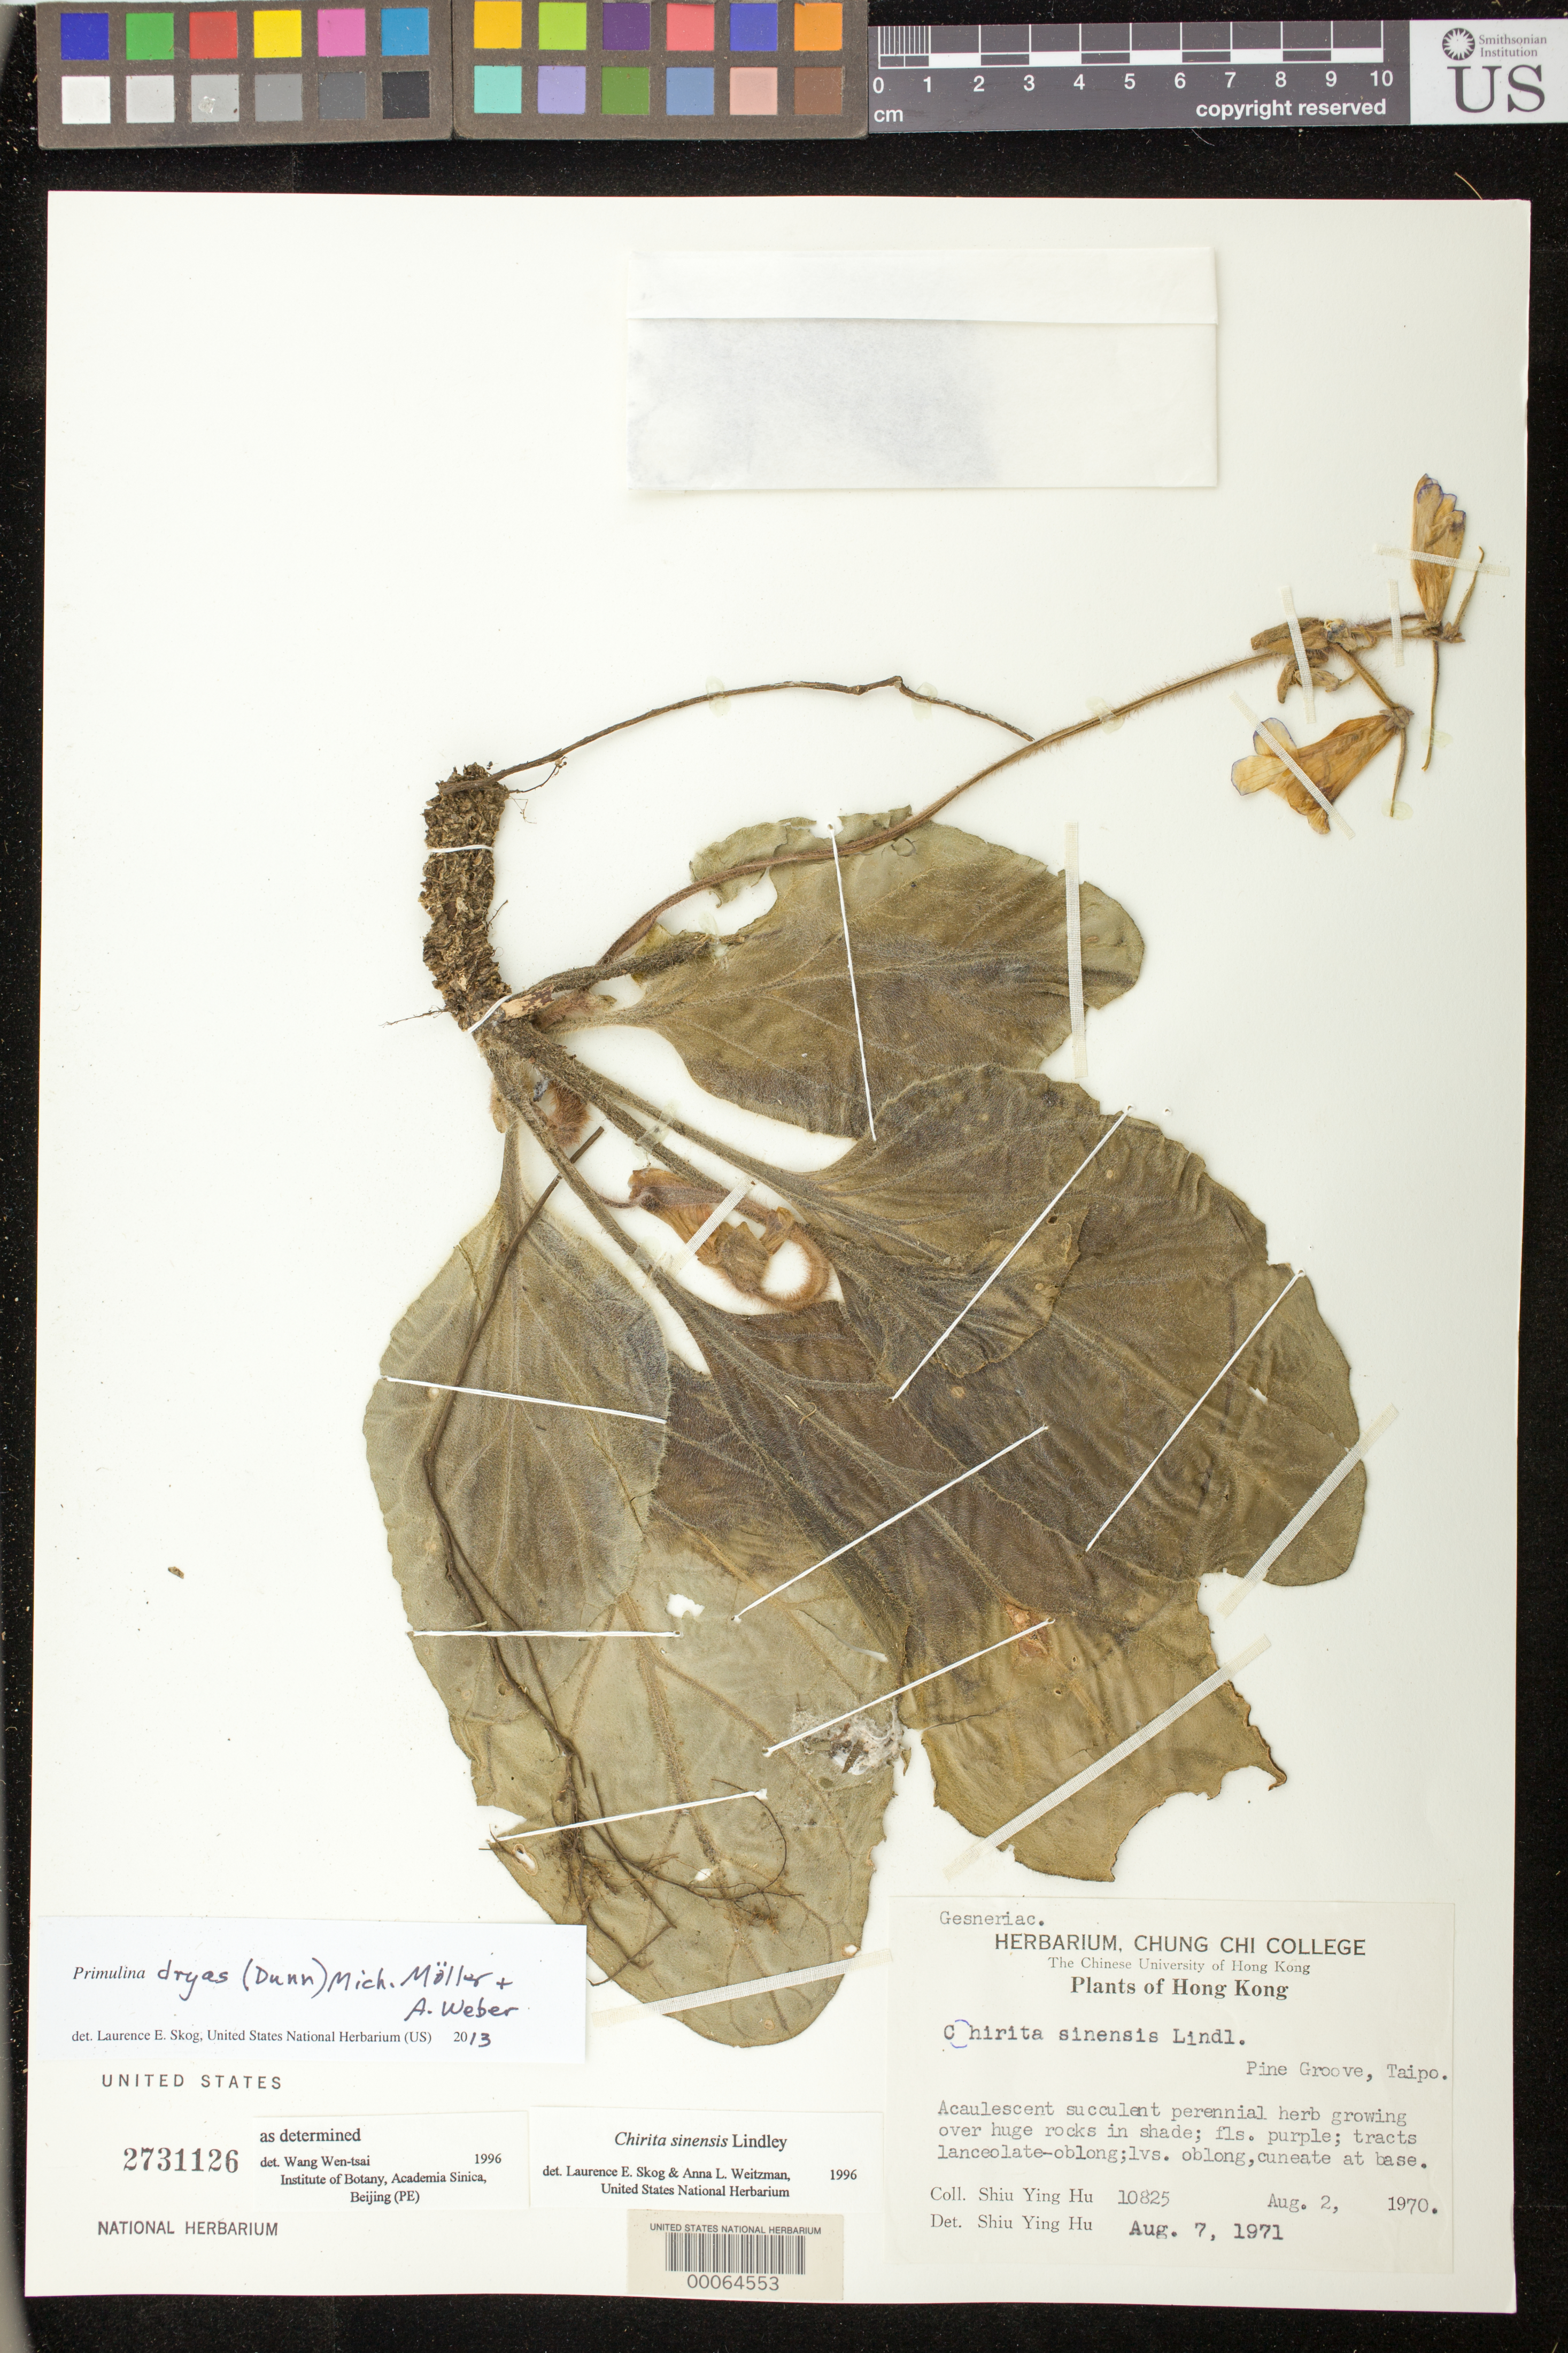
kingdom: Plantae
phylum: Tracheophyta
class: Magnoliopsida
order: Lamiales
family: Gesneriaceae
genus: Primulina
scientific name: Primulina dryas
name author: (Dunn) Mich. Möller & A. Weber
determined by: Skog, Laurence E.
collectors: S. Y. Hu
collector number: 10825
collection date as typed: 02 Aug 1970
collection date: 1970-08-02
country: China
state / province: Hong Kong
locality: Hong kong, pine grove, taipo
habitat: On rocks in shade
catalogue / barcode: US 2731126